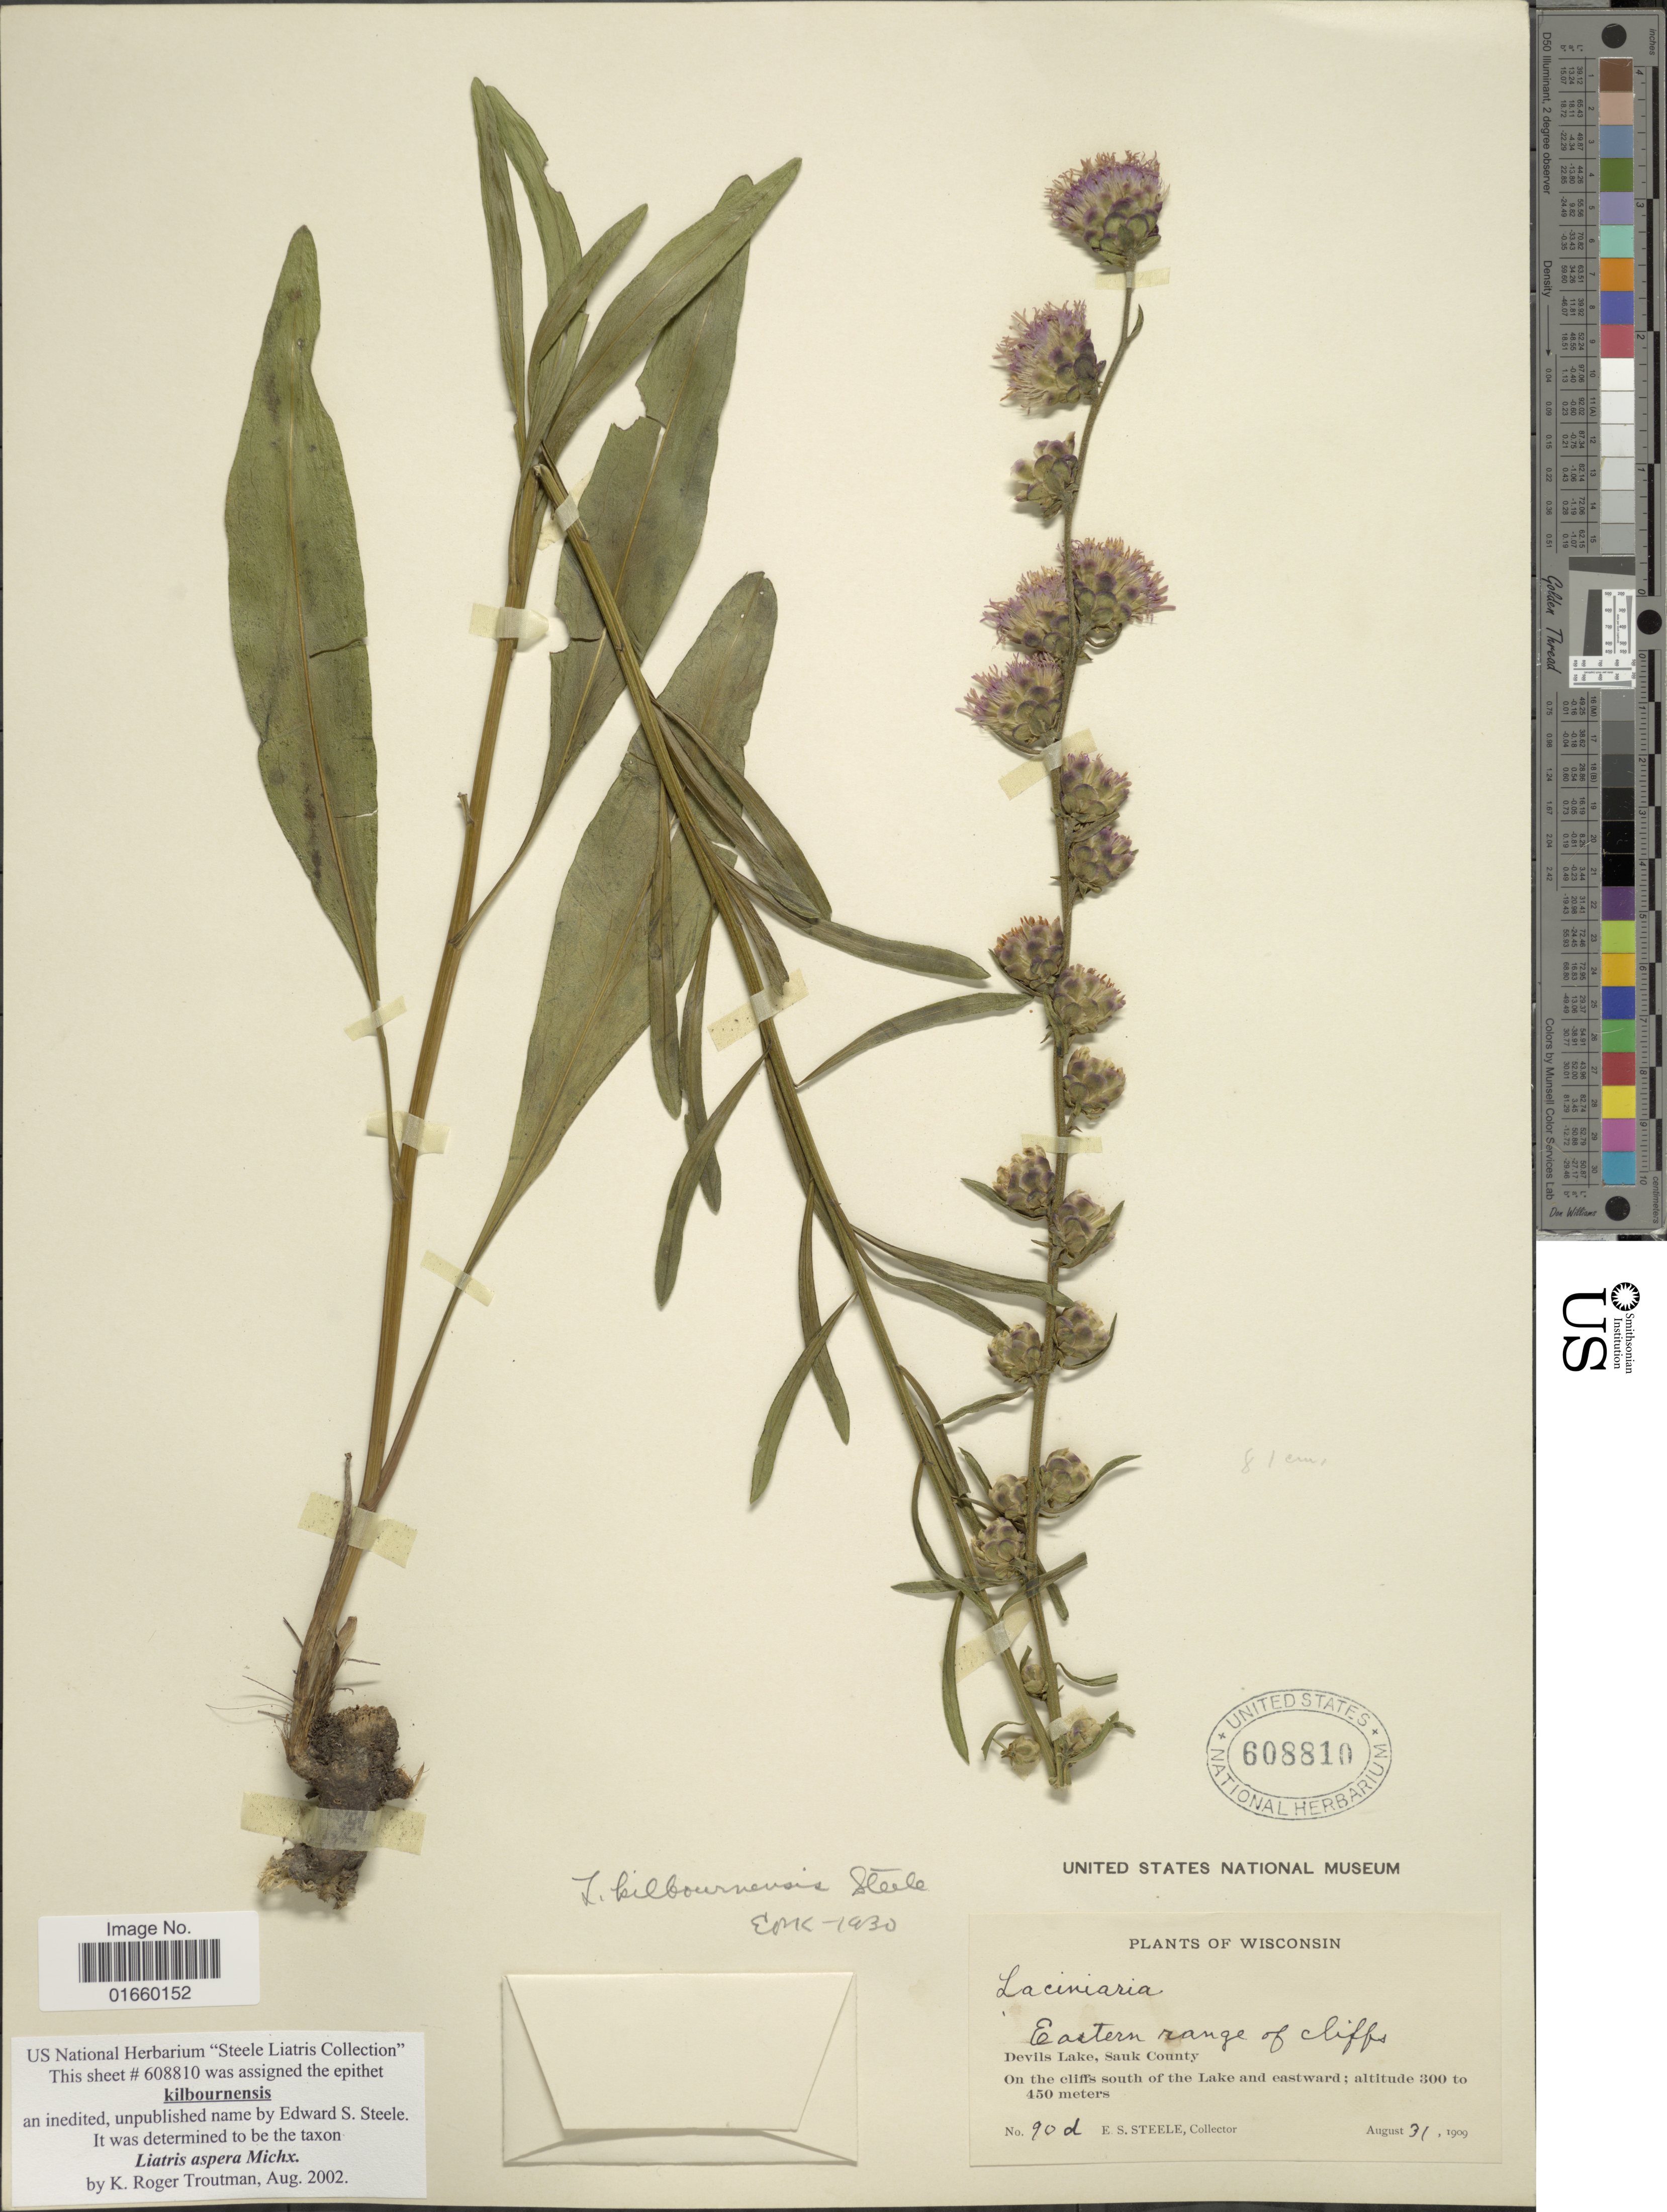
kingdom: Plantae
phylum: Tracheophyta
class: Magnoliopsida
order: Asterales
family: Asteraceae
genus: Liatris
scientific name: Liatris aspera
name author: Michx.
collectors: E. Steele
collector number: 90d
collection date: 1909-08-31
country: United States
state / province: Wisconsin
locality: Eastern range of cliffs. Devils Lake, Sauk County, On the cliffs south of the Lake and eastward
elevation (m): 300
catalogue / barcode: US 608810